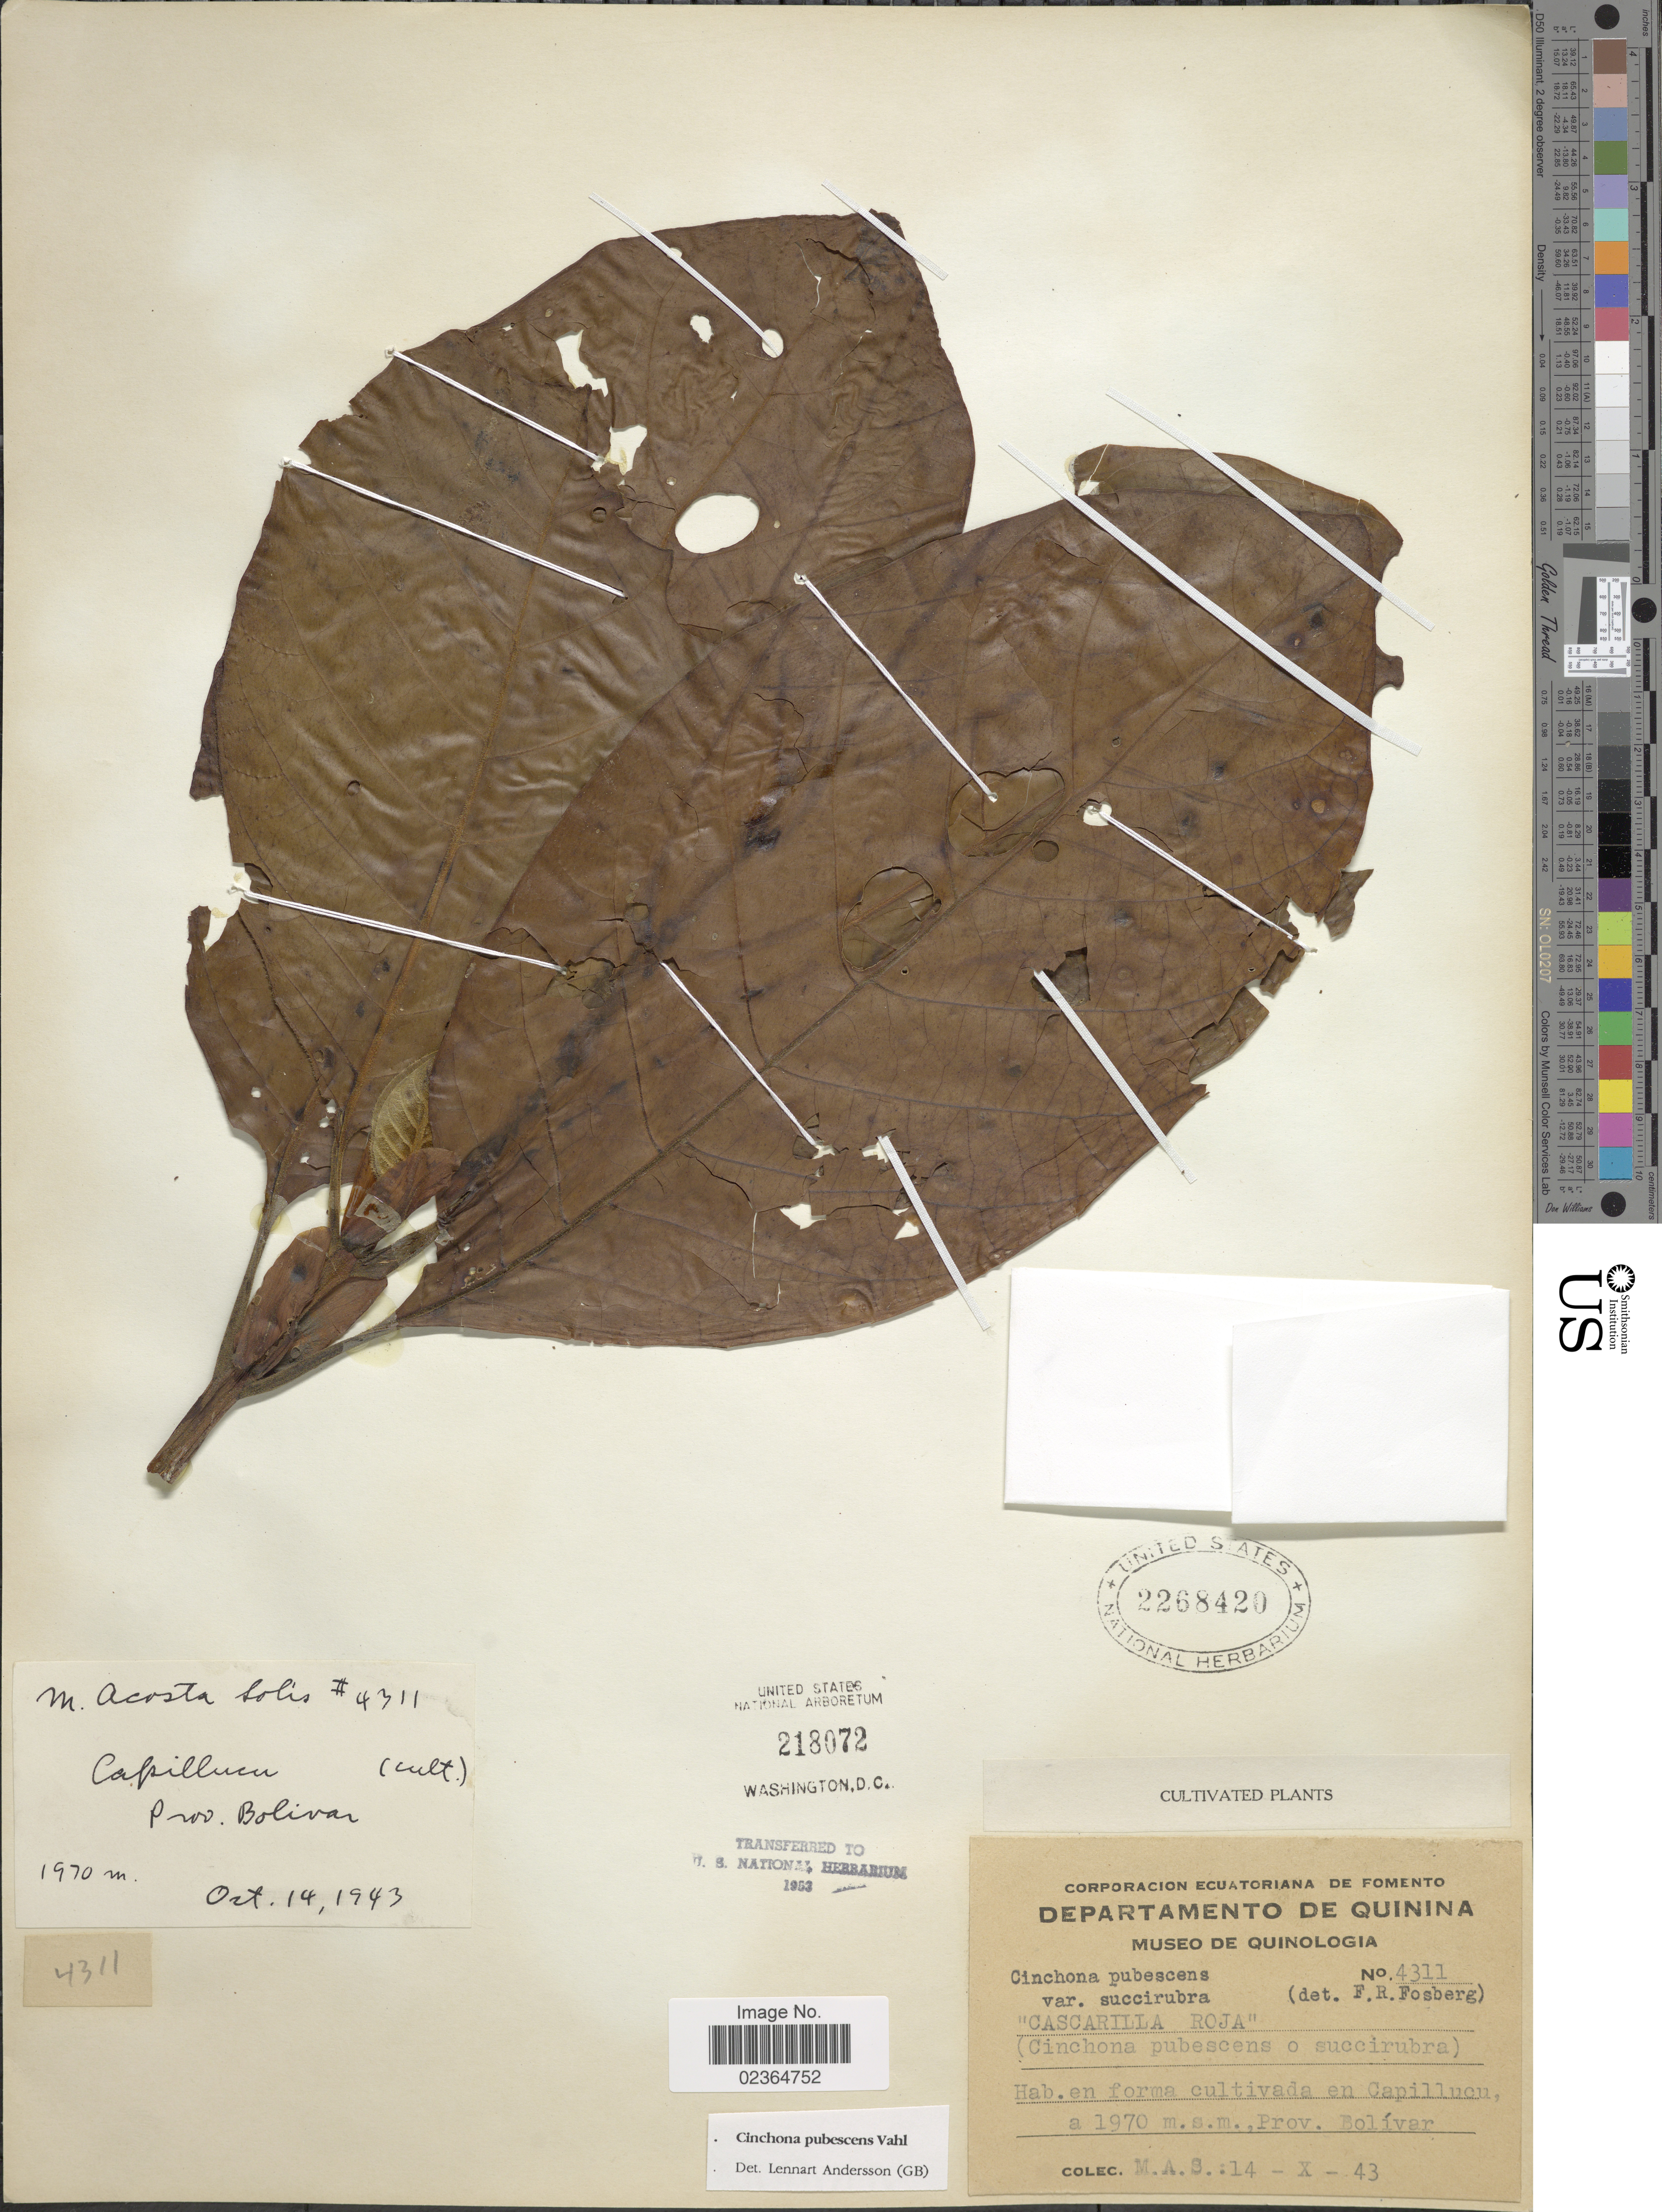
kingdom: Plantae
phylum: Tracheophyta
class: Magnoliopsida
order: Gentianales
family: Rubiaceae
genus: Cinchona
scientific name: Cinchona pubescens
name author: Vahl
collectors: M. Acosta Solis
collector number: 4311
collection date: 1943-10-14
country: Ecuador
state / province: Bolívar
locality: En Capillucu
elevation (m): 1970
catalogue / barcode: US 2268420